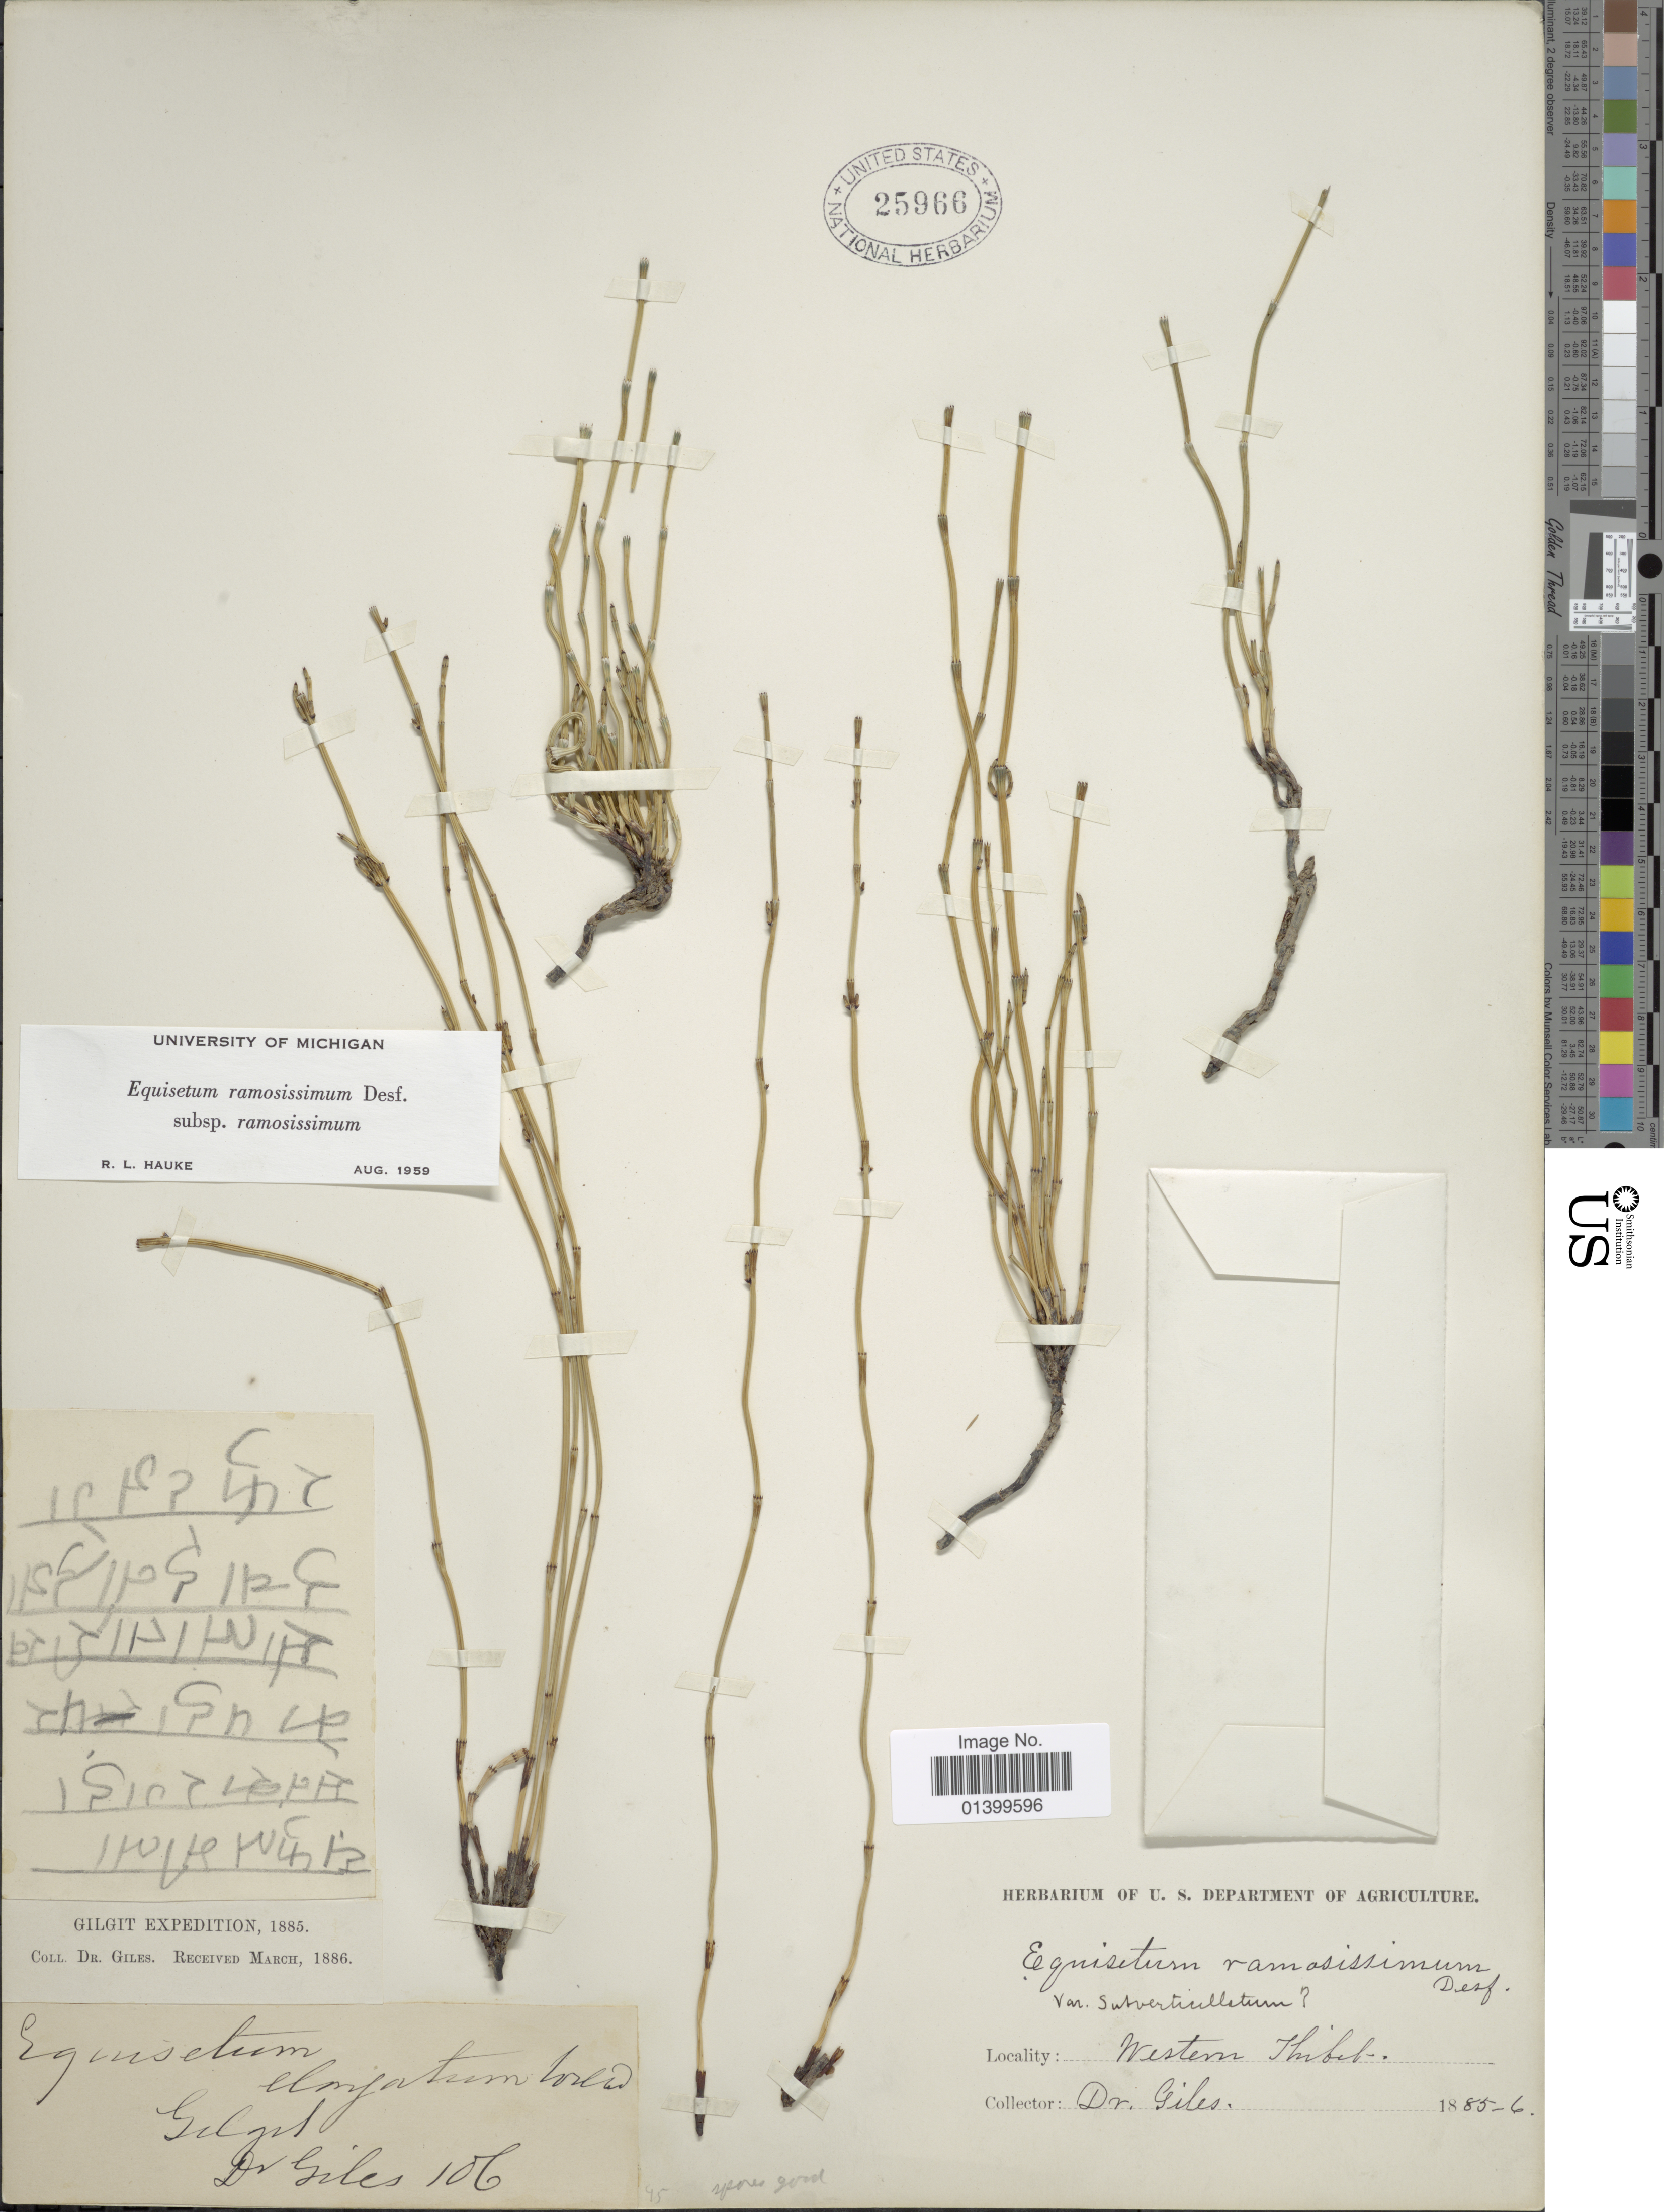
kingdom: Plantae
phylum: Tracheophyta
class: Polypodiopsida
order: Equisetales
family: Equisetaceae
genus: Equisetum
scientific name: Equisetum ramosissimum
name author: Desf.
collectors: Giles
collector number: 106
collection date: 1886-03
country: China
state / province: Xizang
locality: Western Thibet, Gilgat [interpreted]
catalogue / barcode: US 25966